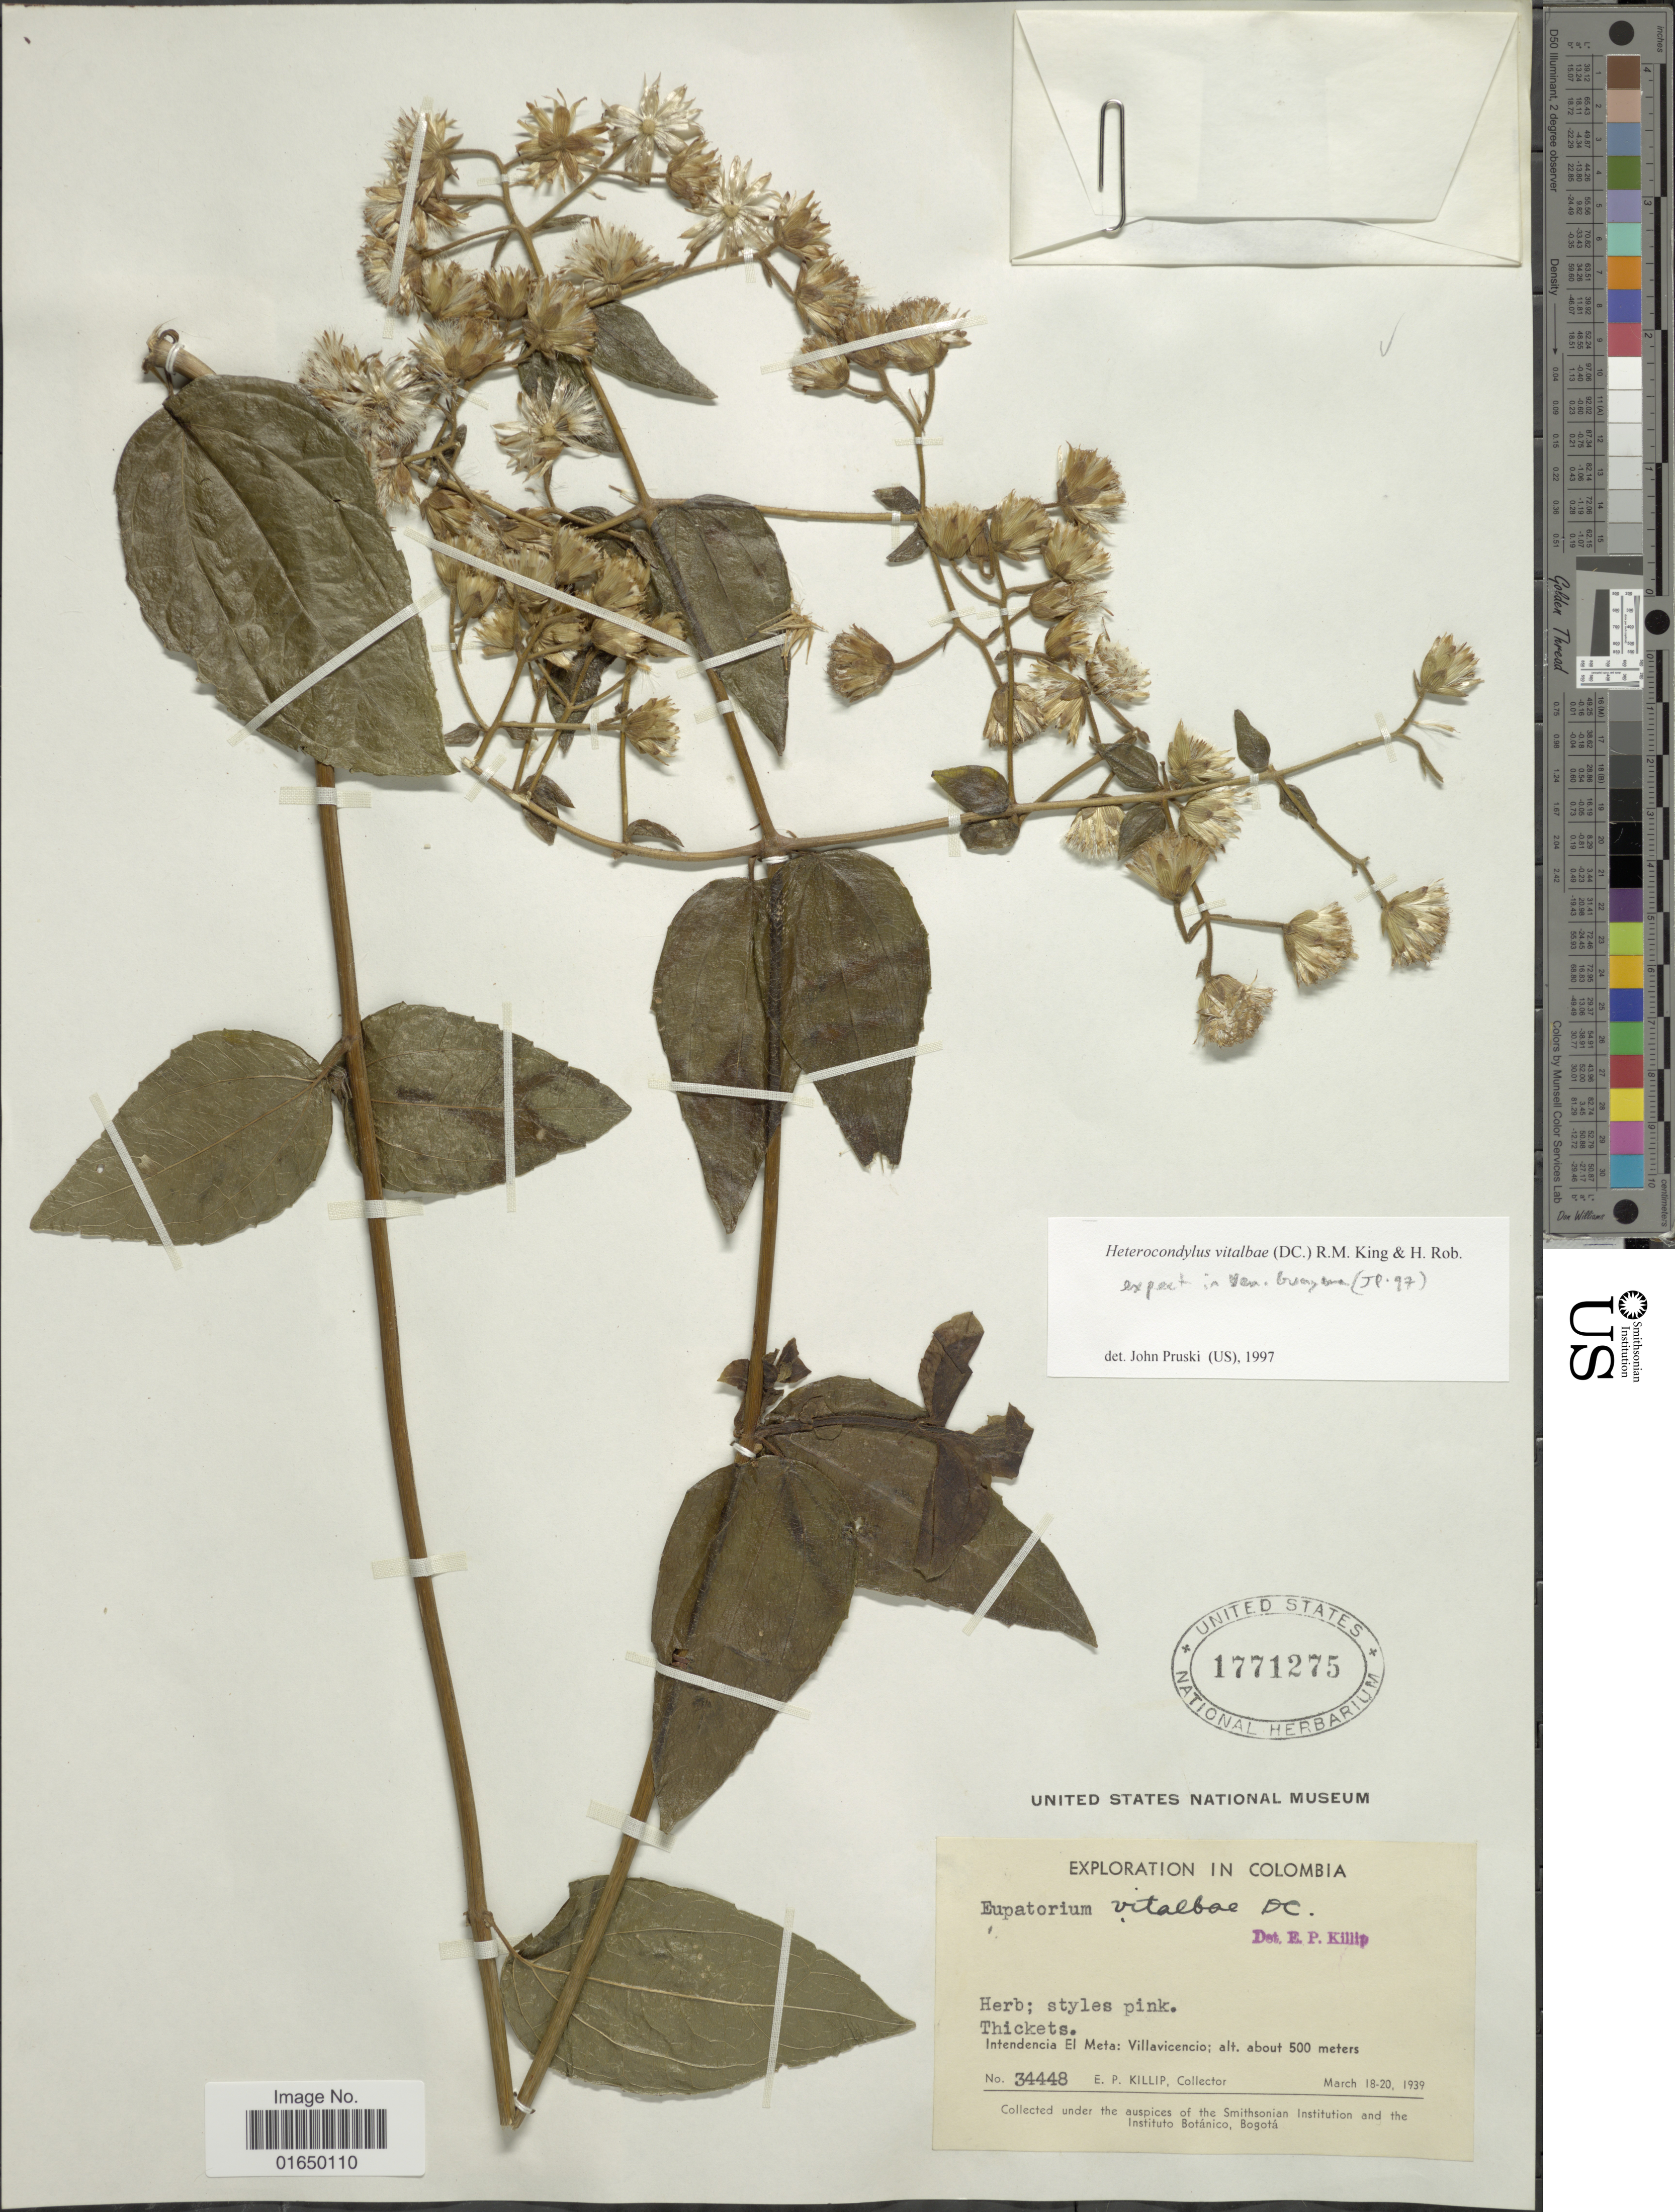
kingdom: Plantae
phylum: Tracheophyta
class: Magnoliopsida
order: Asterales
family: Asteraceae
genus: Heterocondylus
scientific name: Heterocondylus vitalbae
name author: (DC.) R.M. King & H. Rob.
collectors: E. P. Killip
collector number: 34448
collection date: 1939-03-18/1939-03-20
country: Colombia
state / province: Meta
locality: Intenencia El Meta: Villacicencio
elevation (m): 500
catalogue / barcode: US 1771275